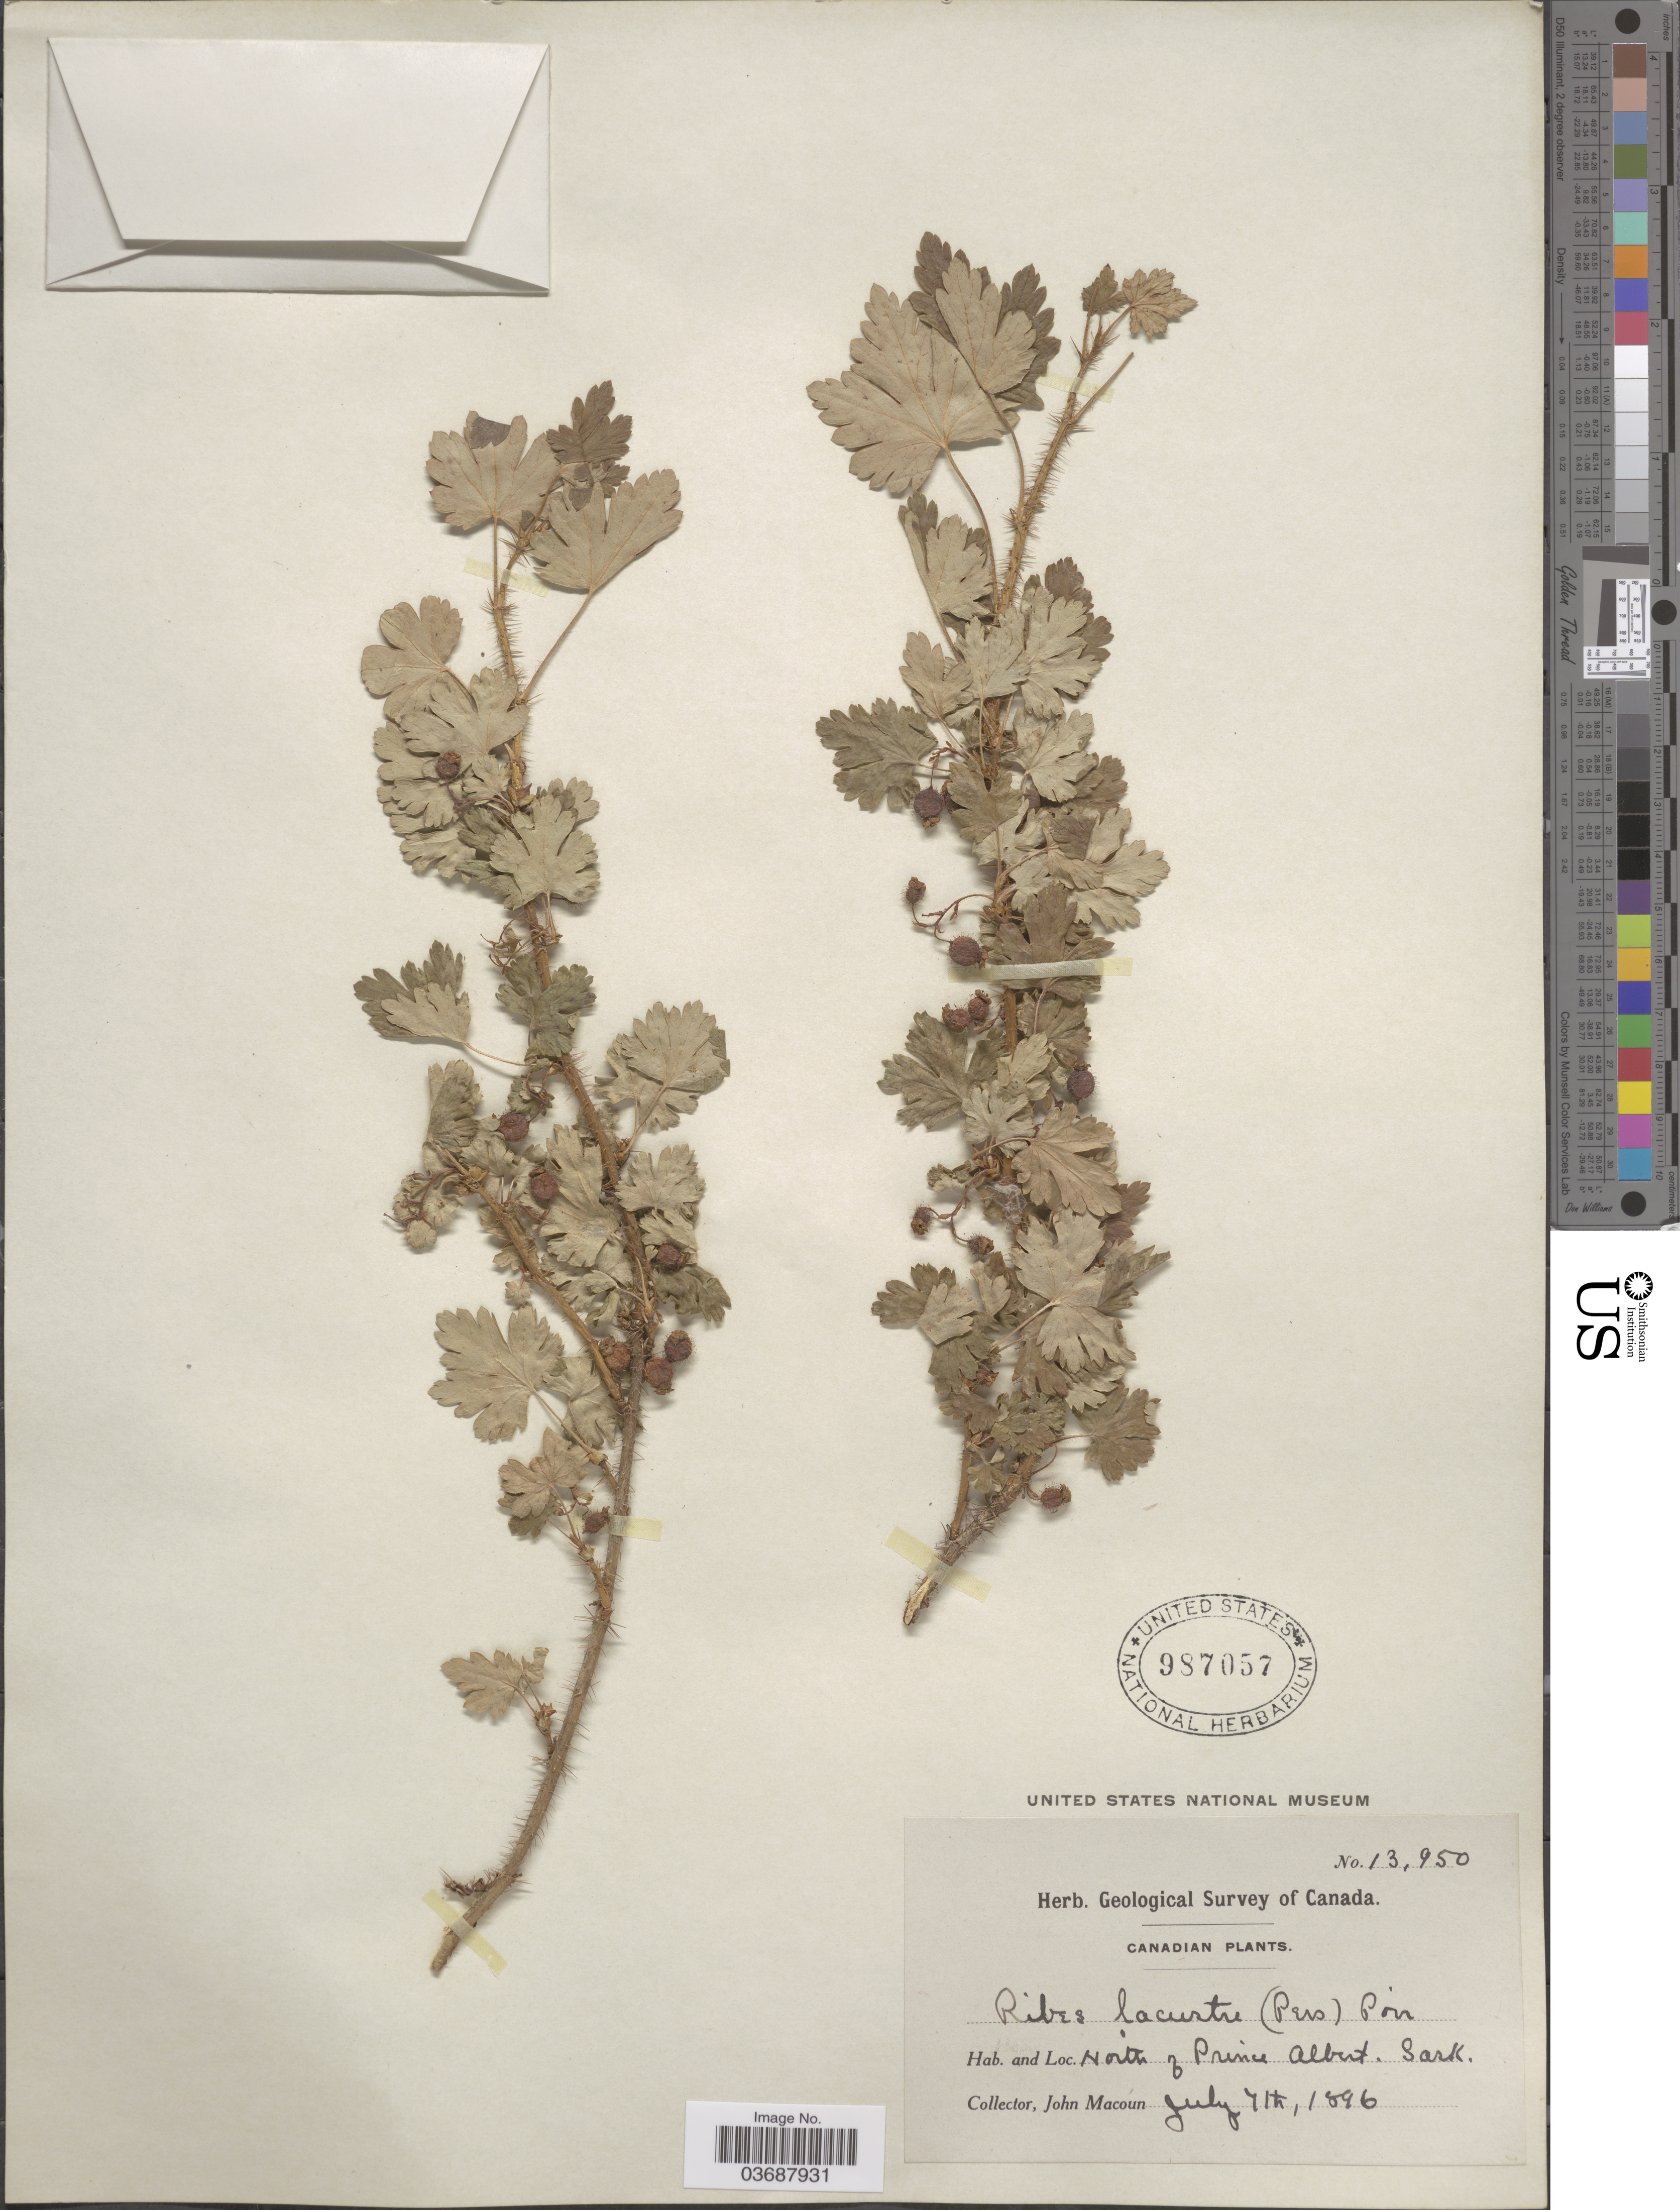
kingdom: Plantae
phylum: Tracheophyta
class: Magnoliopsida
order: Saxifragales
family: Grossulariaceae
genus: Ribes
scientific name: Ribes lacustre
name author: (Pers.) Poir.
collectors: J. Macoun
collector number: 13950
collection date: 1896-07-07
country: Canada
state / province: Saskatchewan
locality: North of Prince Albert.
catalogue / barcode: US 987057